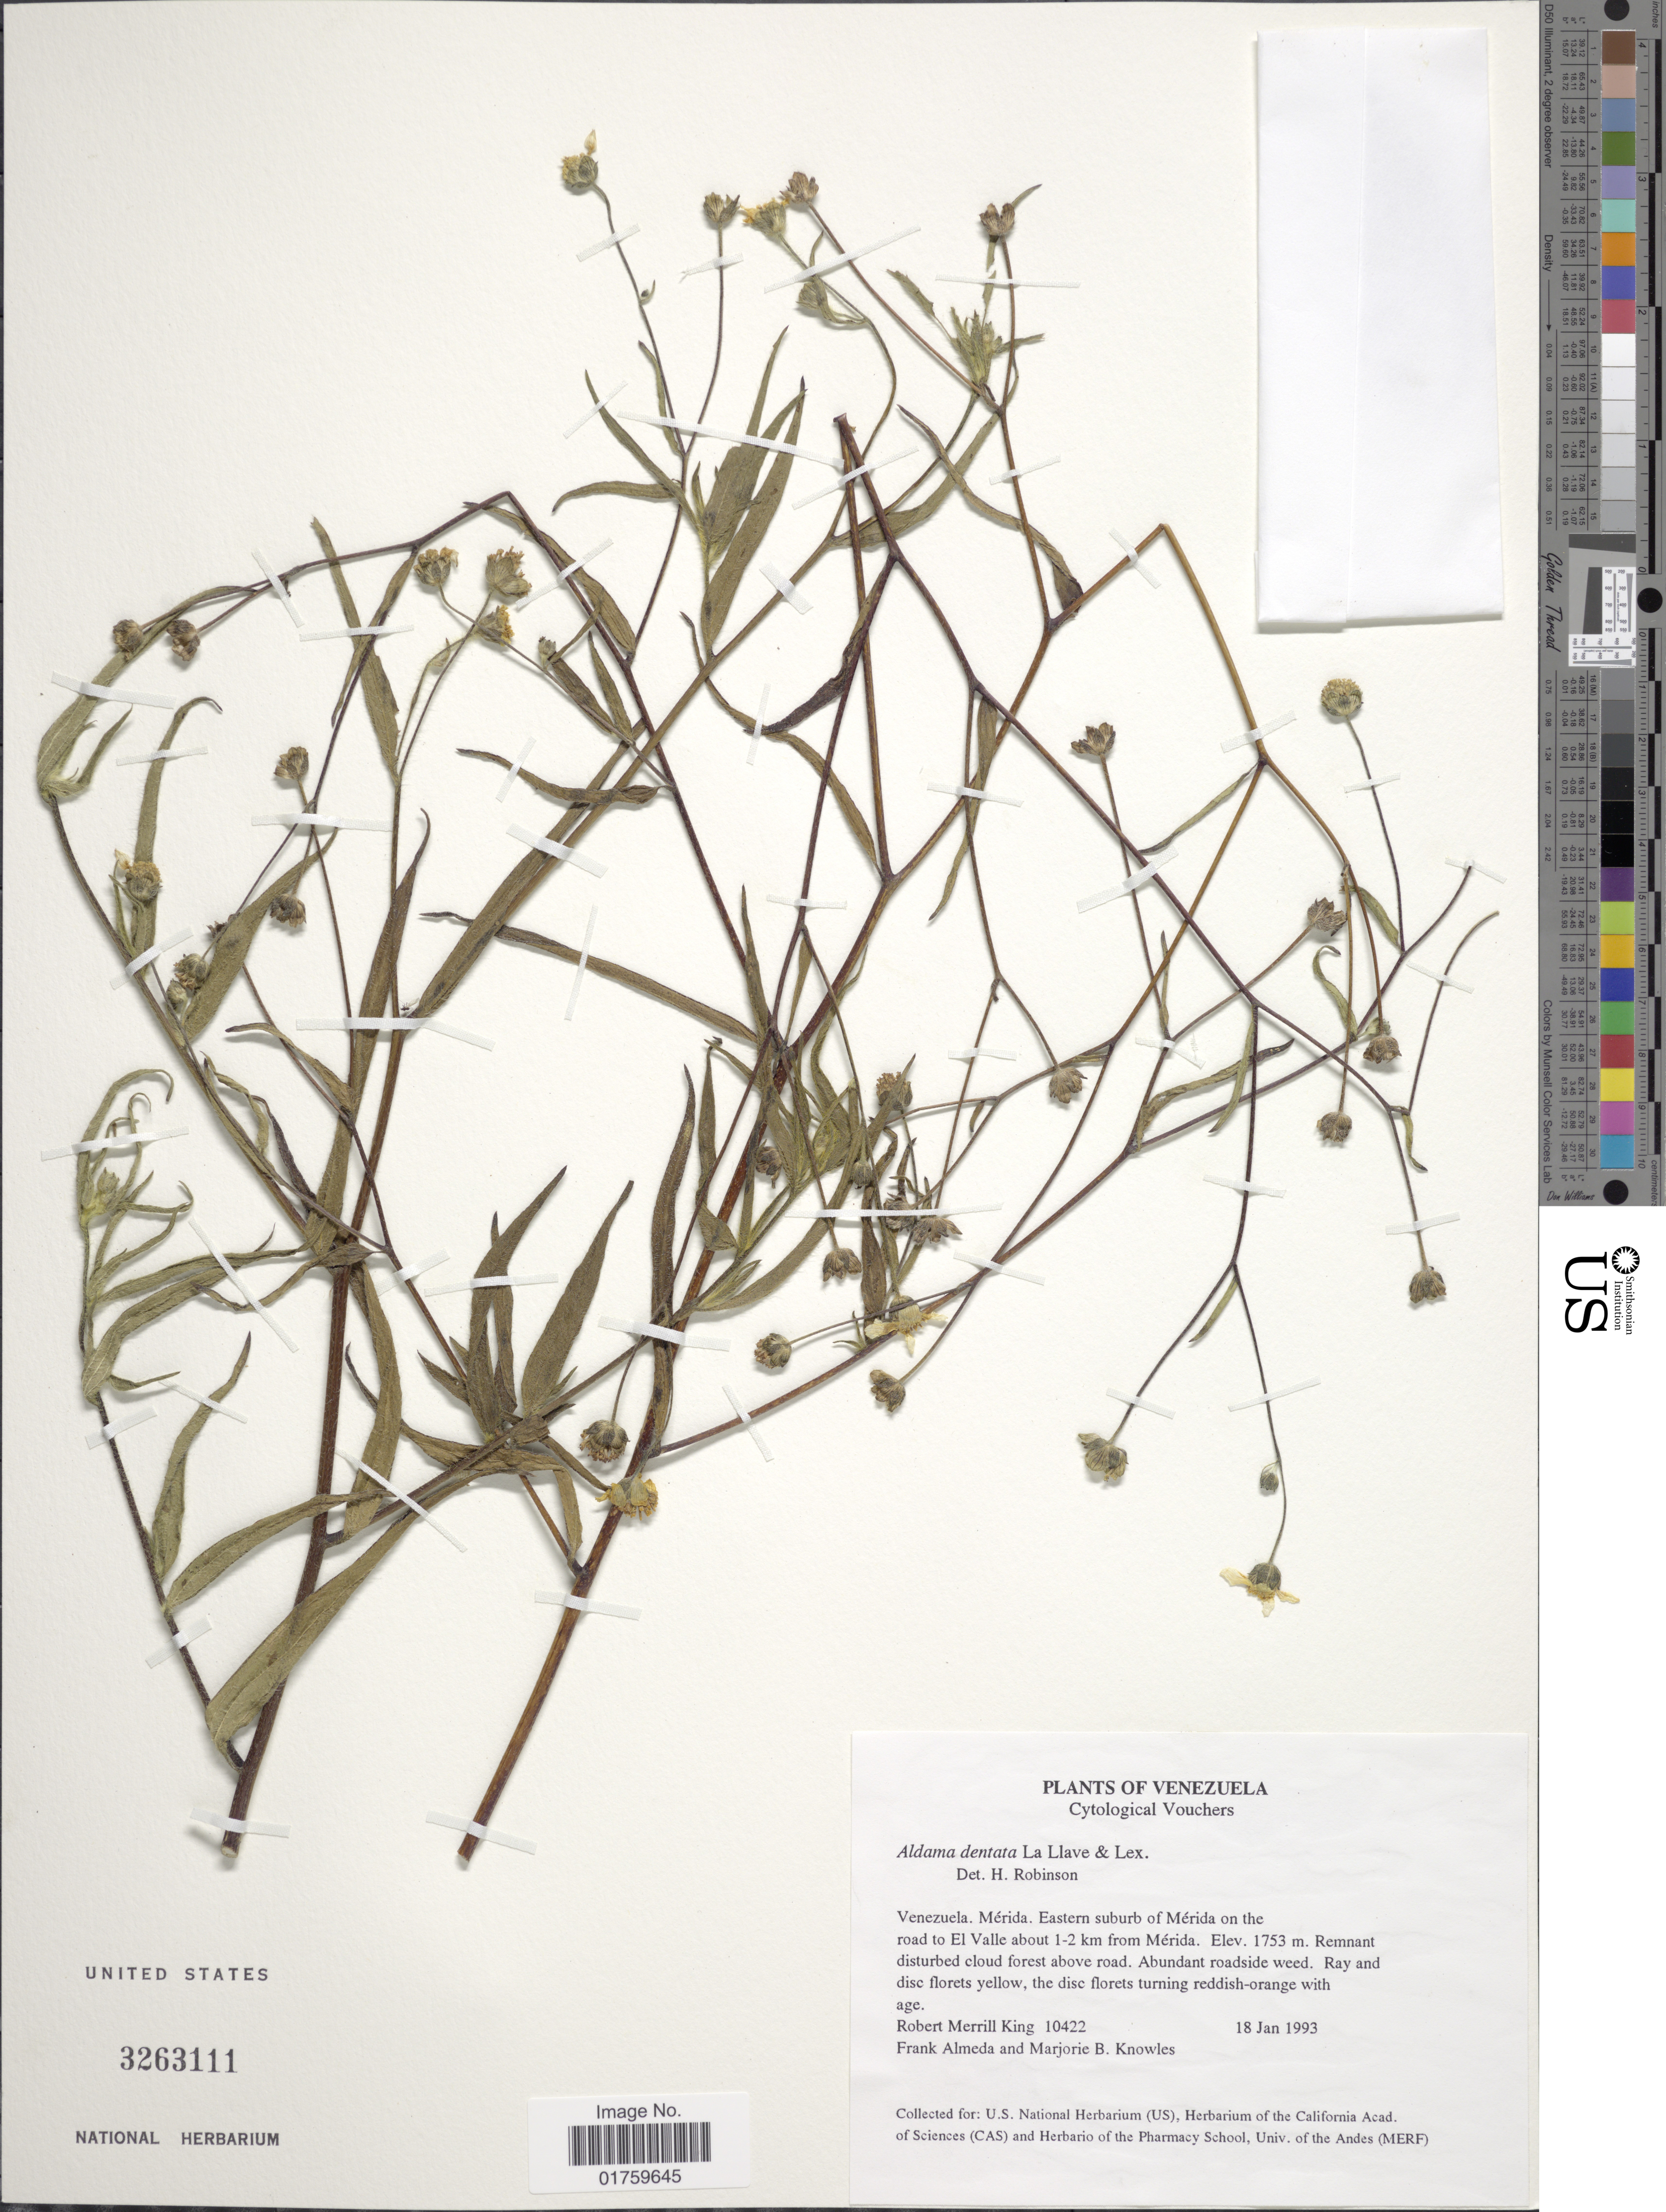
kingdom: Plantae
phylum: Tracheophyta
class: Magnoliopsida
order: Asterales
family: Asteraceae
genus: Aldama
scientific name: Aldama dentata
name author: La Llave ex La Llave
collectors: R. M. King, F. Almeda & M. B. Knowles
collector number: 10422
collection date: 1993-01-18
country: Venezuela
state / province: Mérida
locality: Eastern suburb of Merida on the road to El Valle about 1-2 km from Merida.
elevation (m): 1753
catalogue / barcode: US 3263111